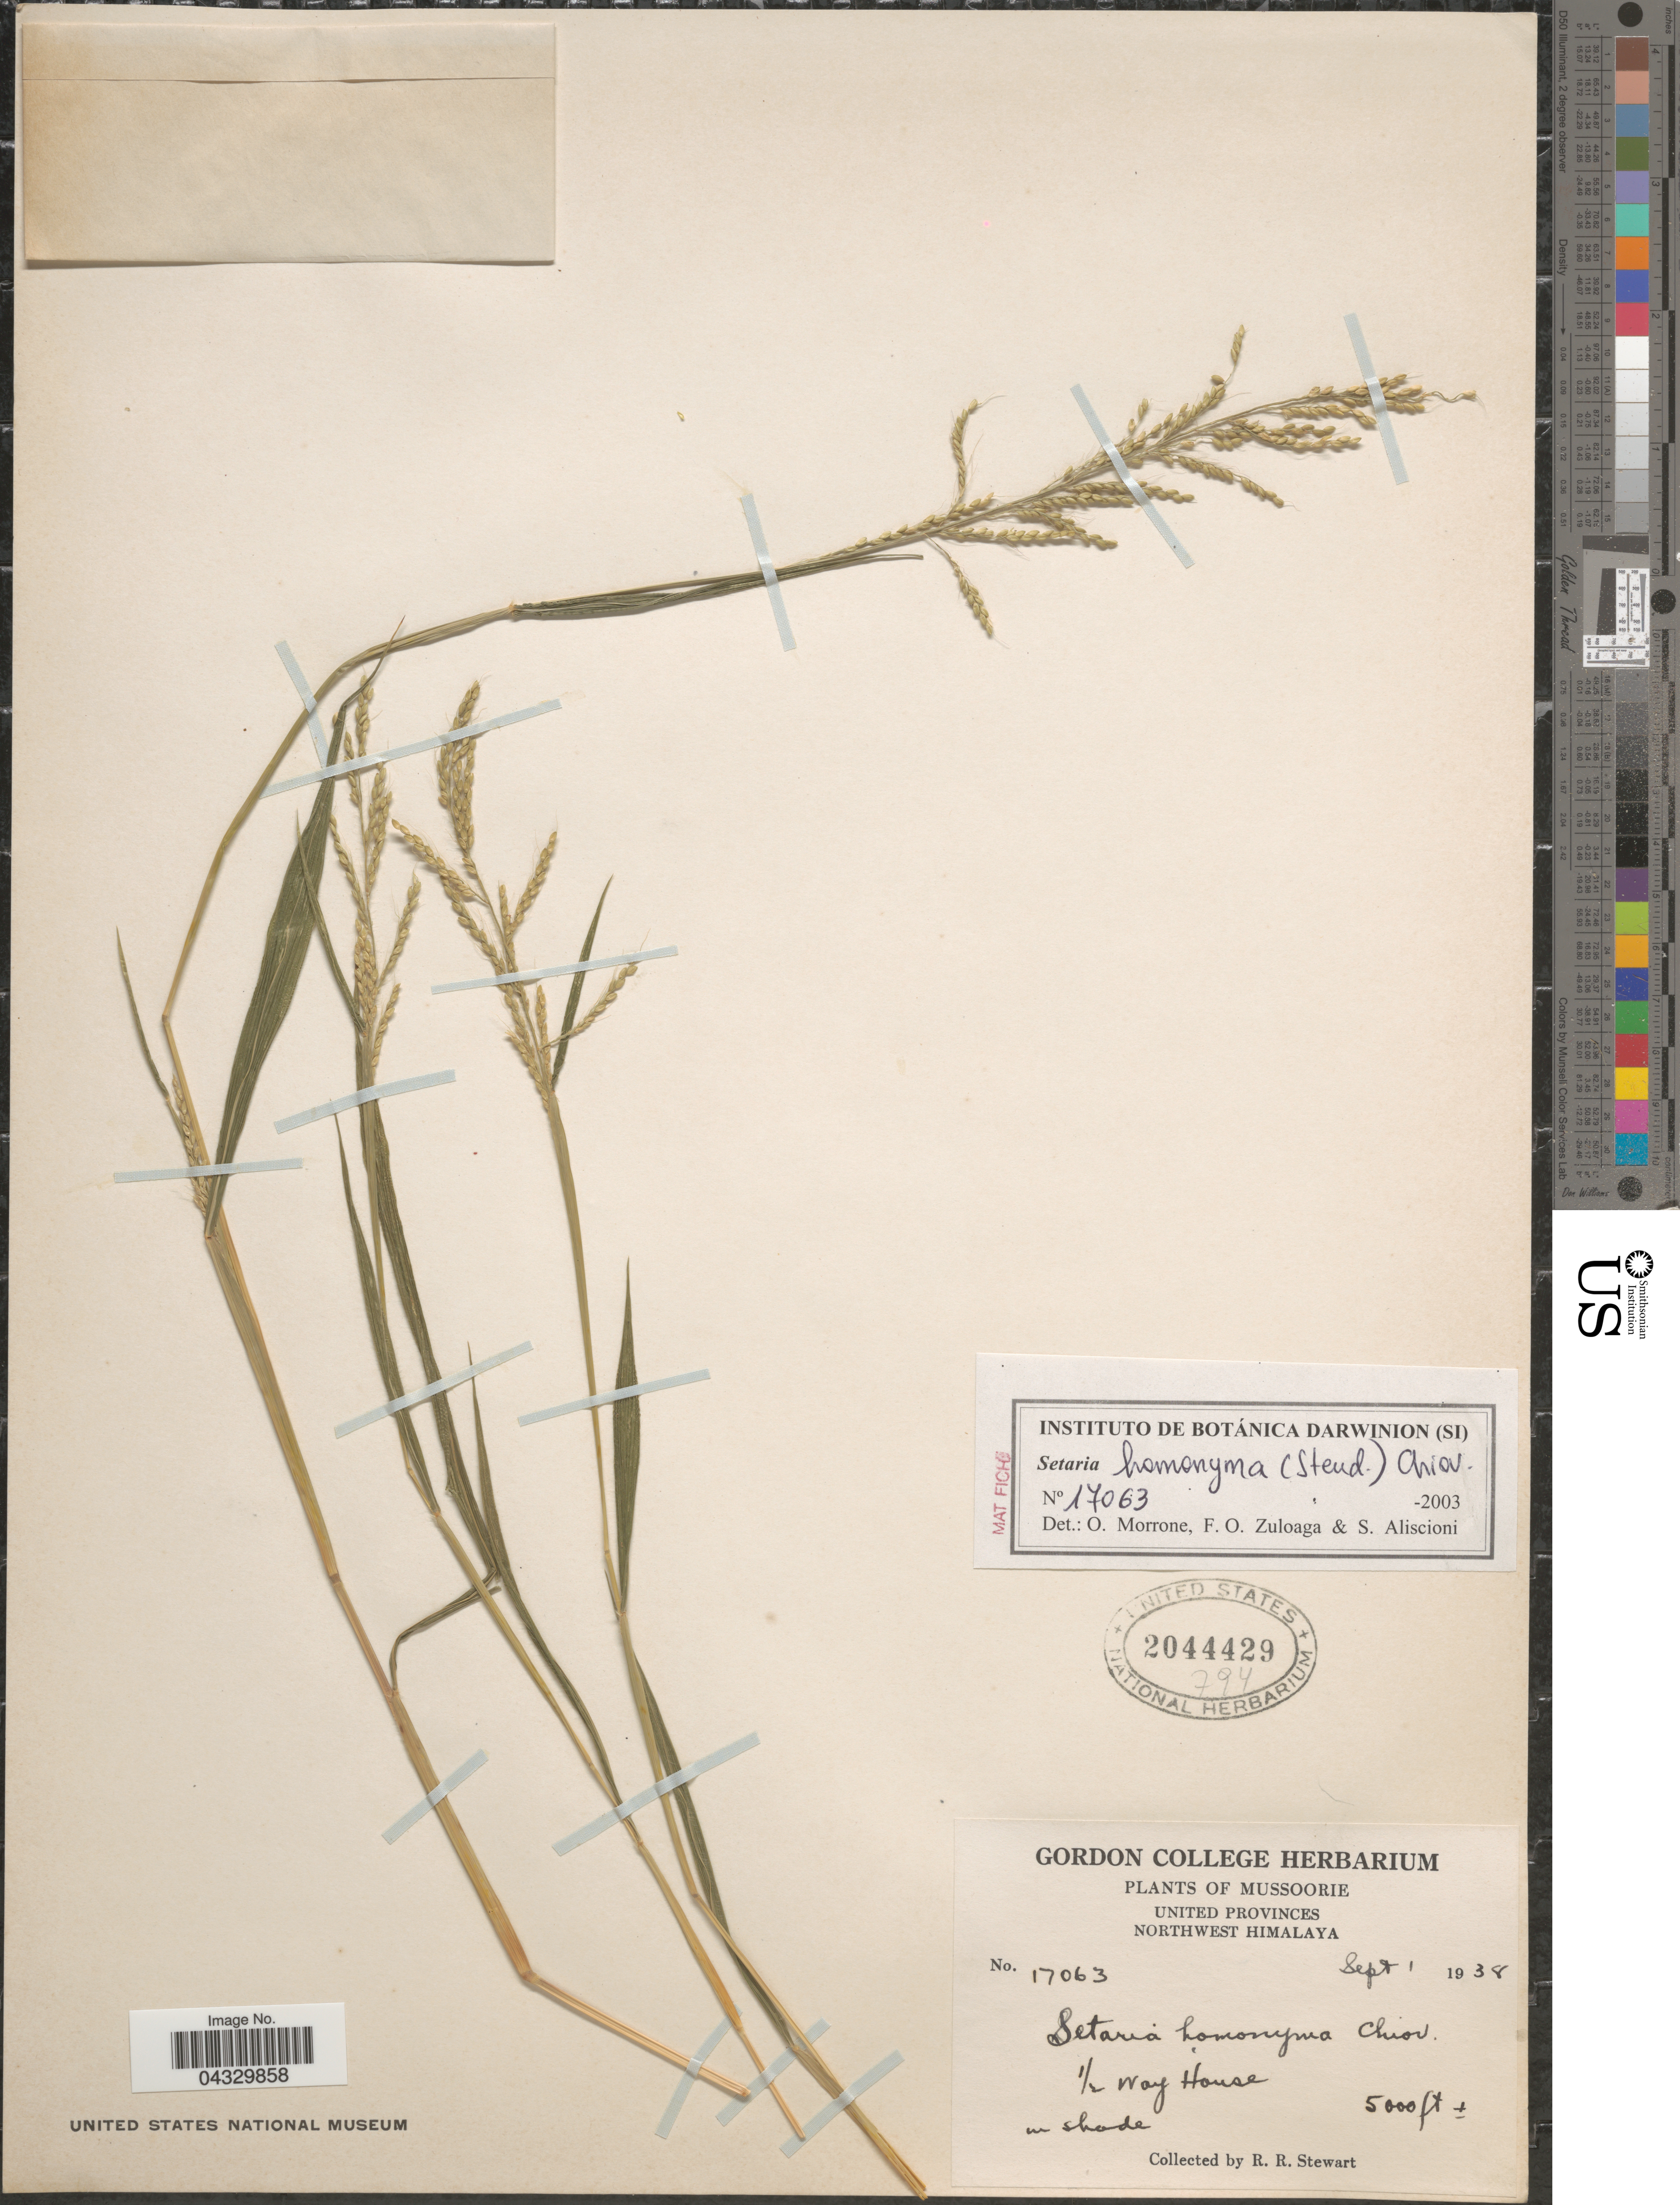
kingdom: Plantae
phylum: Tracheophyta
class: Liliopsida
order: Poales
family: Poaceae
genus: Setaria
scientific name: Setaria homonyma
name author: (Steud.) Chiov.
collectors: R. Stewart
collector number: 17063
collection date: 1938-09-01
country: India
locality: Mussoorie. United Provinces. Northwest Himalaya. ½ Way House.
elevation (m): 1524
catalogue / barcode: US 2044429